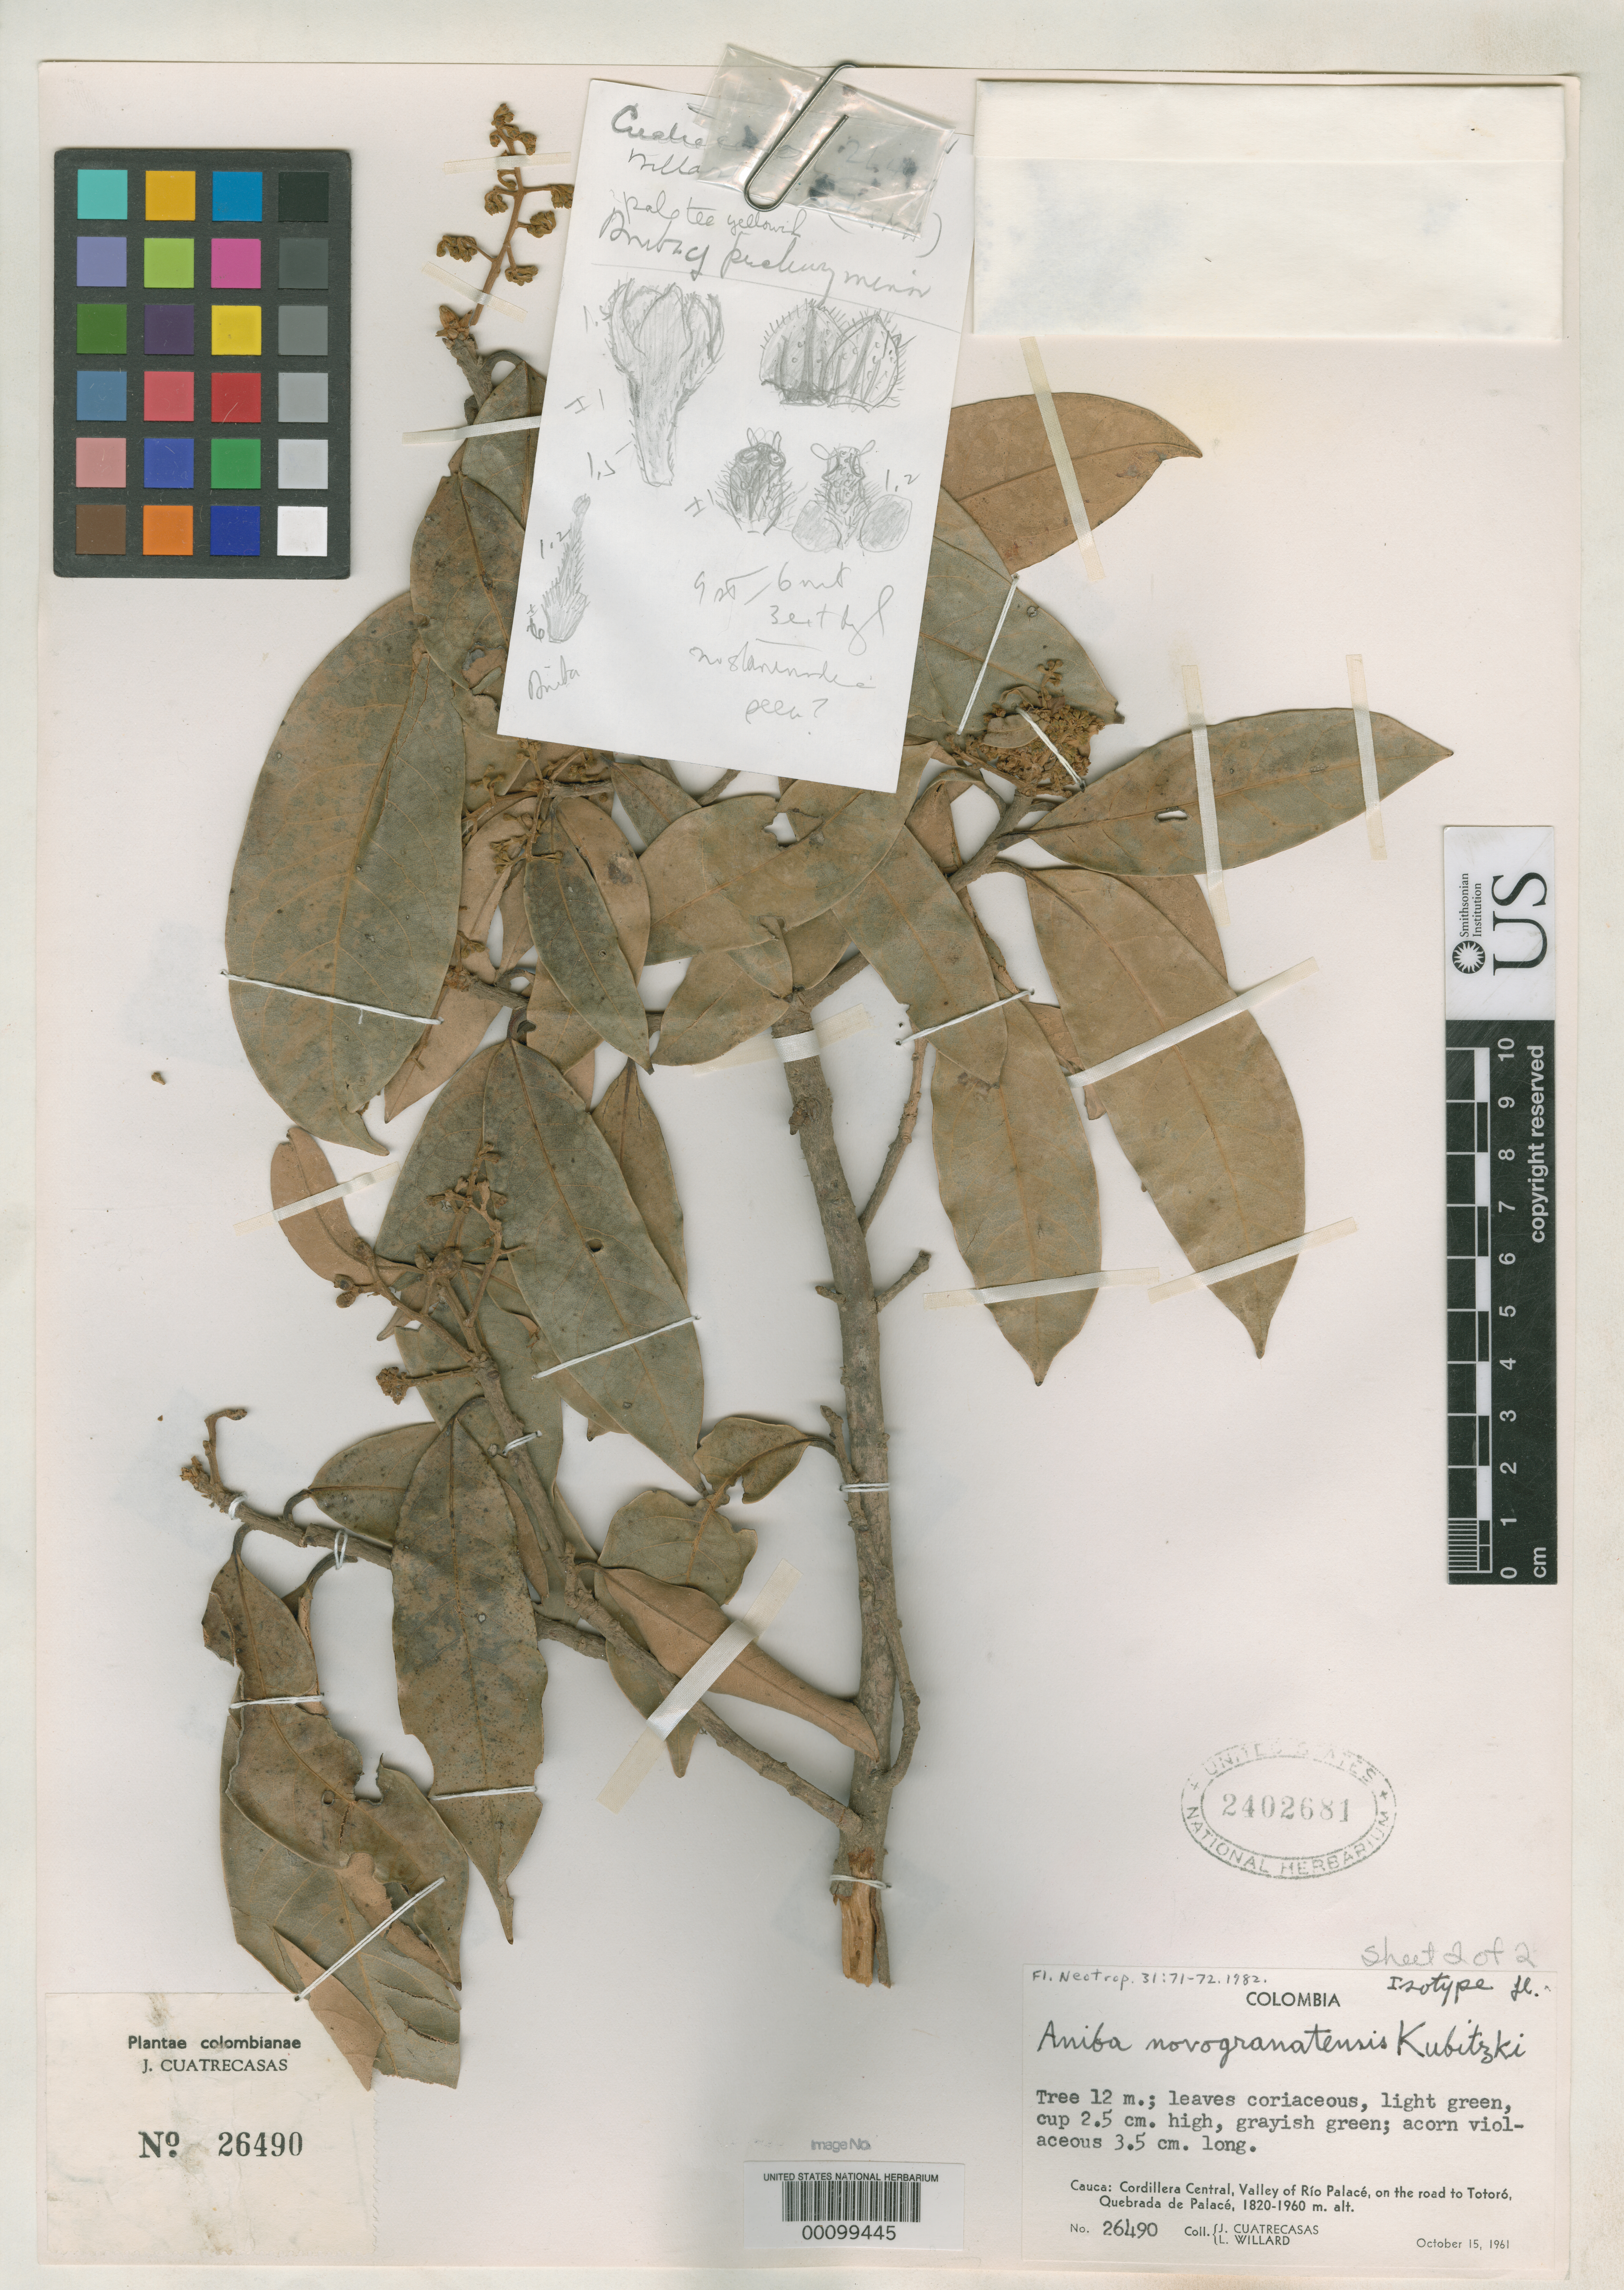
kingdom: Plantae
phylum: Tracheophyta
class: Magnoliopsida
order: Laurales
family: Lauraceae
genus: Aniba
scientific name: Aniba novogranatensis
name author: Kubitzki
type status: Isotype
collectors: J. Cuatrecasas & L. Willard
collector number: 26490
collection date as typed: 15 Oct 1961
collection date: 1961-10-15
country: Colombia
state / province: Cauca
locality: Cordillera Central, Valley of Rio Palacé on road to Totoró, Quebrada de Palacé.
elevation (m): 1820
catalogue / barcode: US 2402681